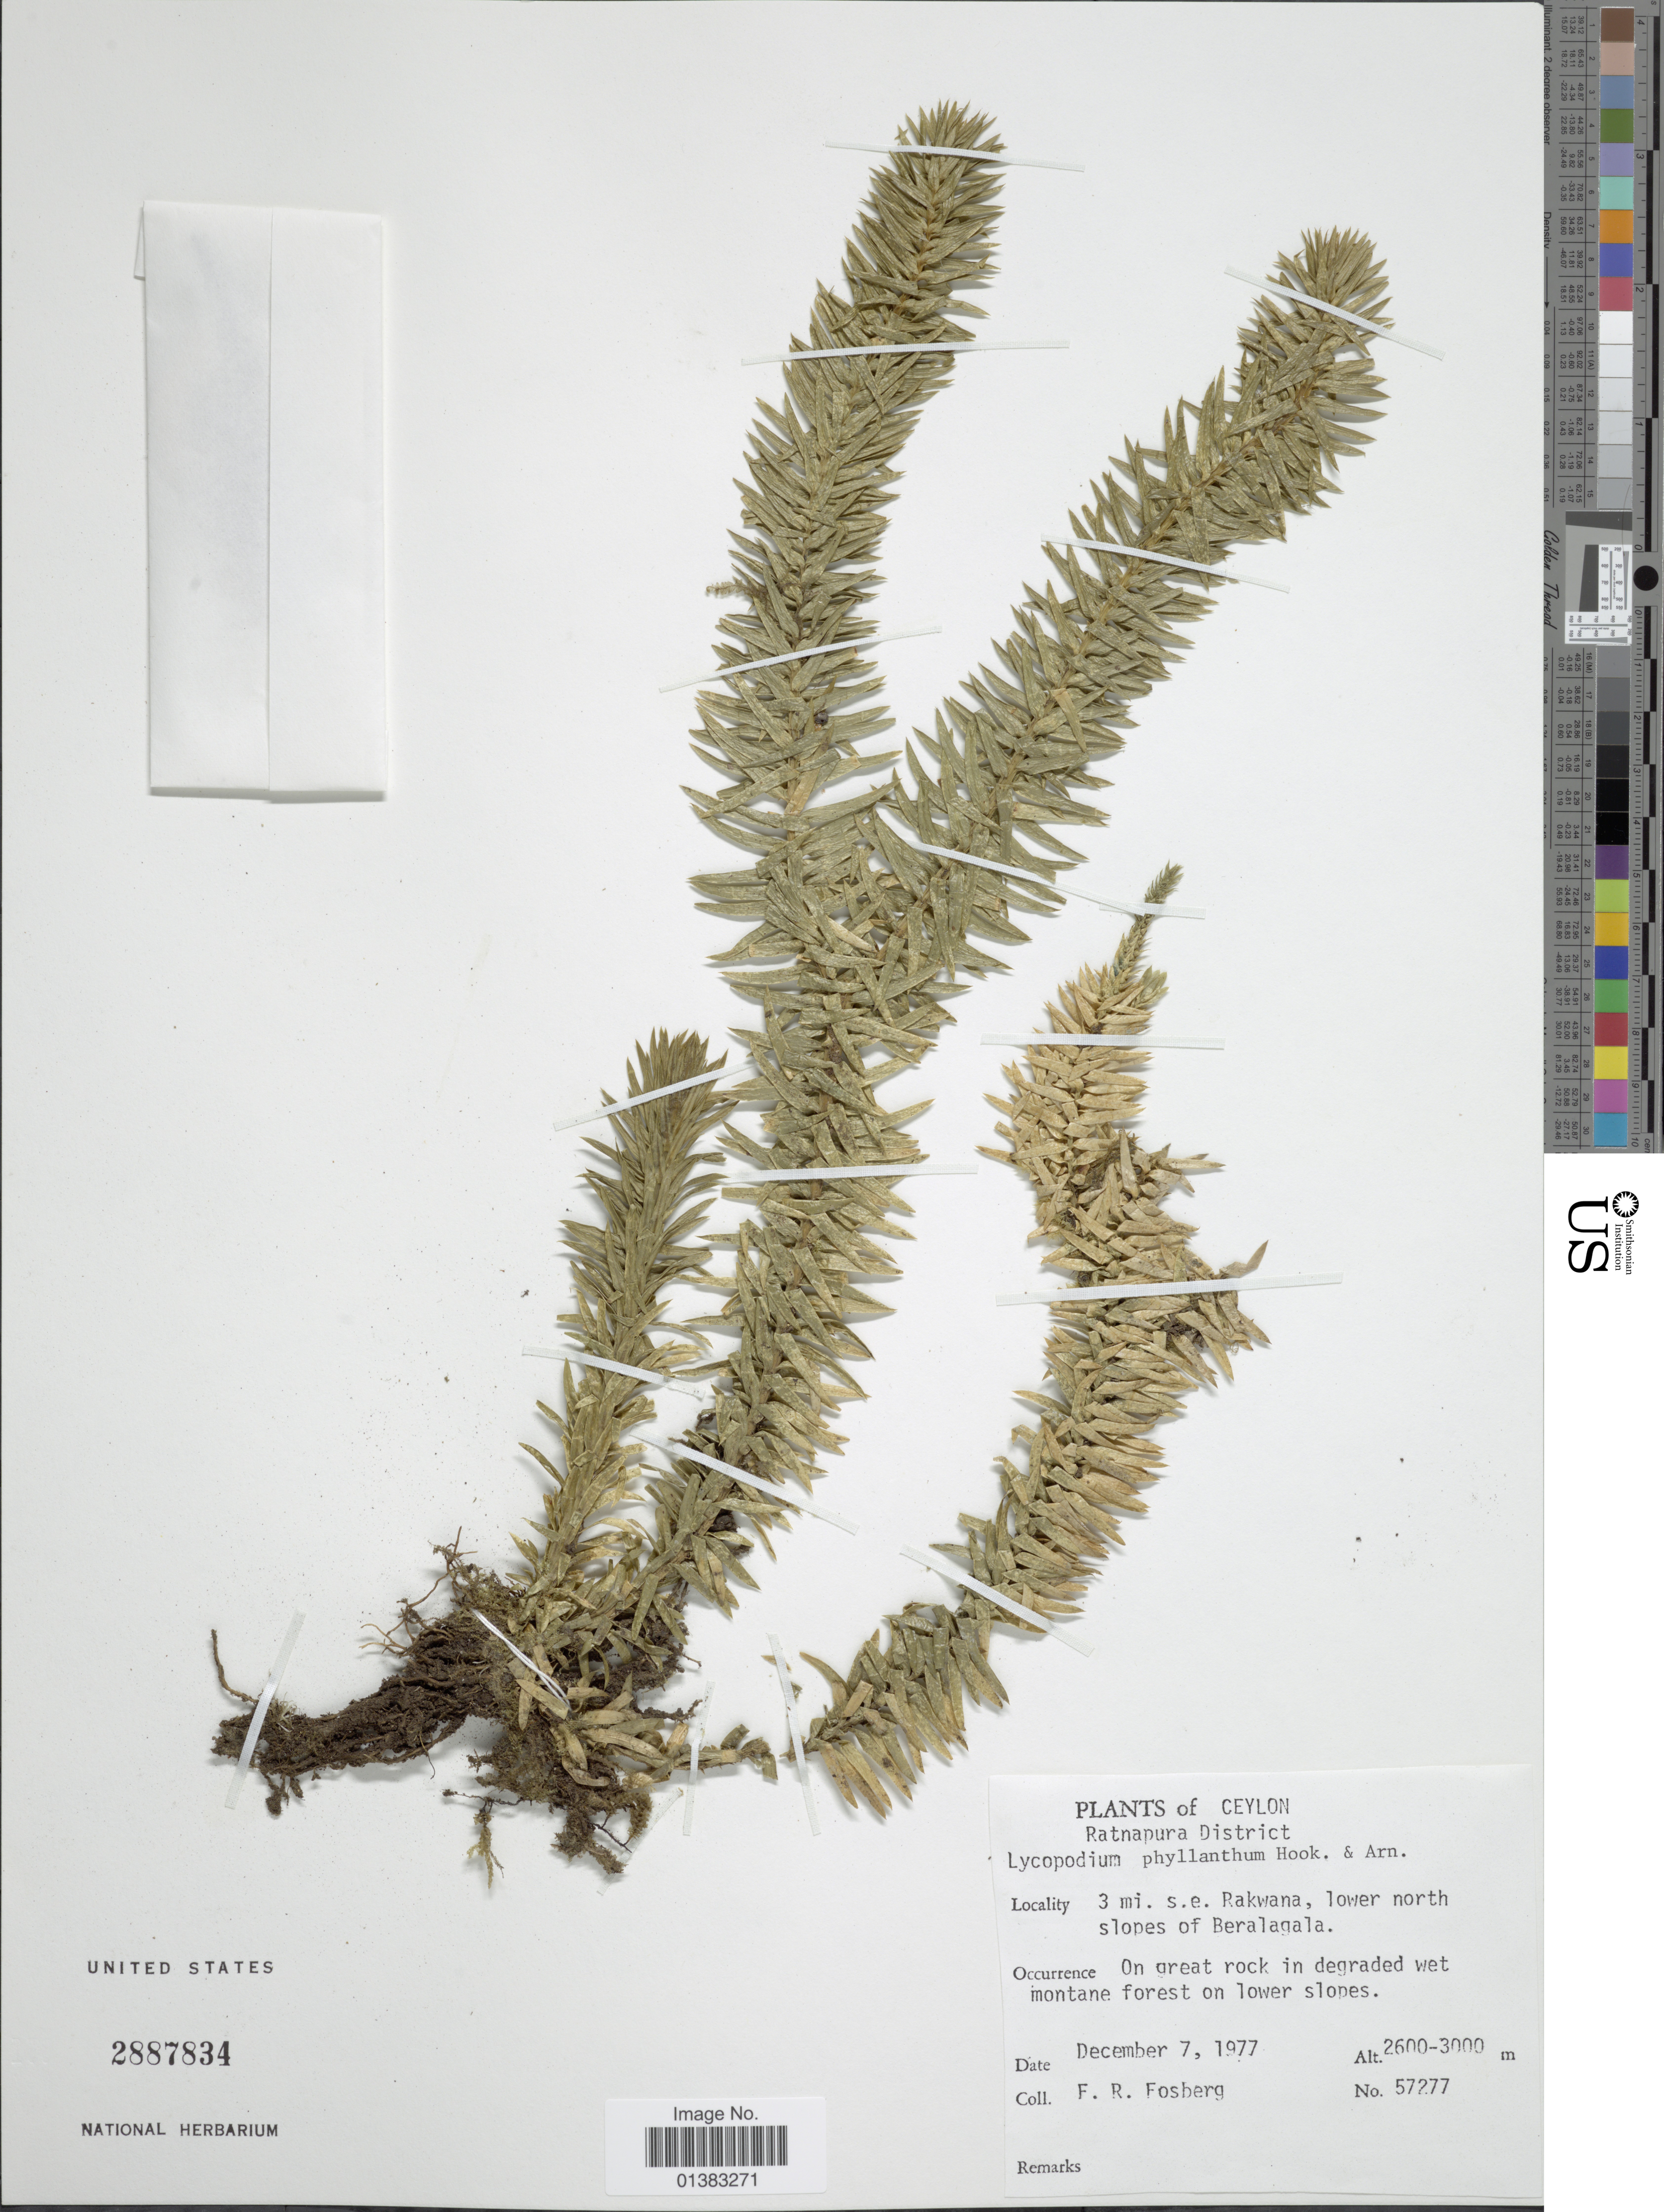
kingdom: Plantae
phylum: Tracheophyta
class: Lycopodiopsida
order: Lycopodiales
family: Lycopodiaceae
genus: Phlegmariurus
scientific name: Phlegmariurus phyllanthus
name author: (Hook. & Arn.) R.D. Dixit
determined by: Field, A. R.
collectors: F. R. Fosberg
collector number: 57277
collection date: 1977-12-07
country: Sri Lanka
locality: Ceylon, Ratnapura District, 3 mi. s.e. Rakwana, lower north slopes of Beralagala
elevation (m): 2600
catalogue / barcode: US 2887834